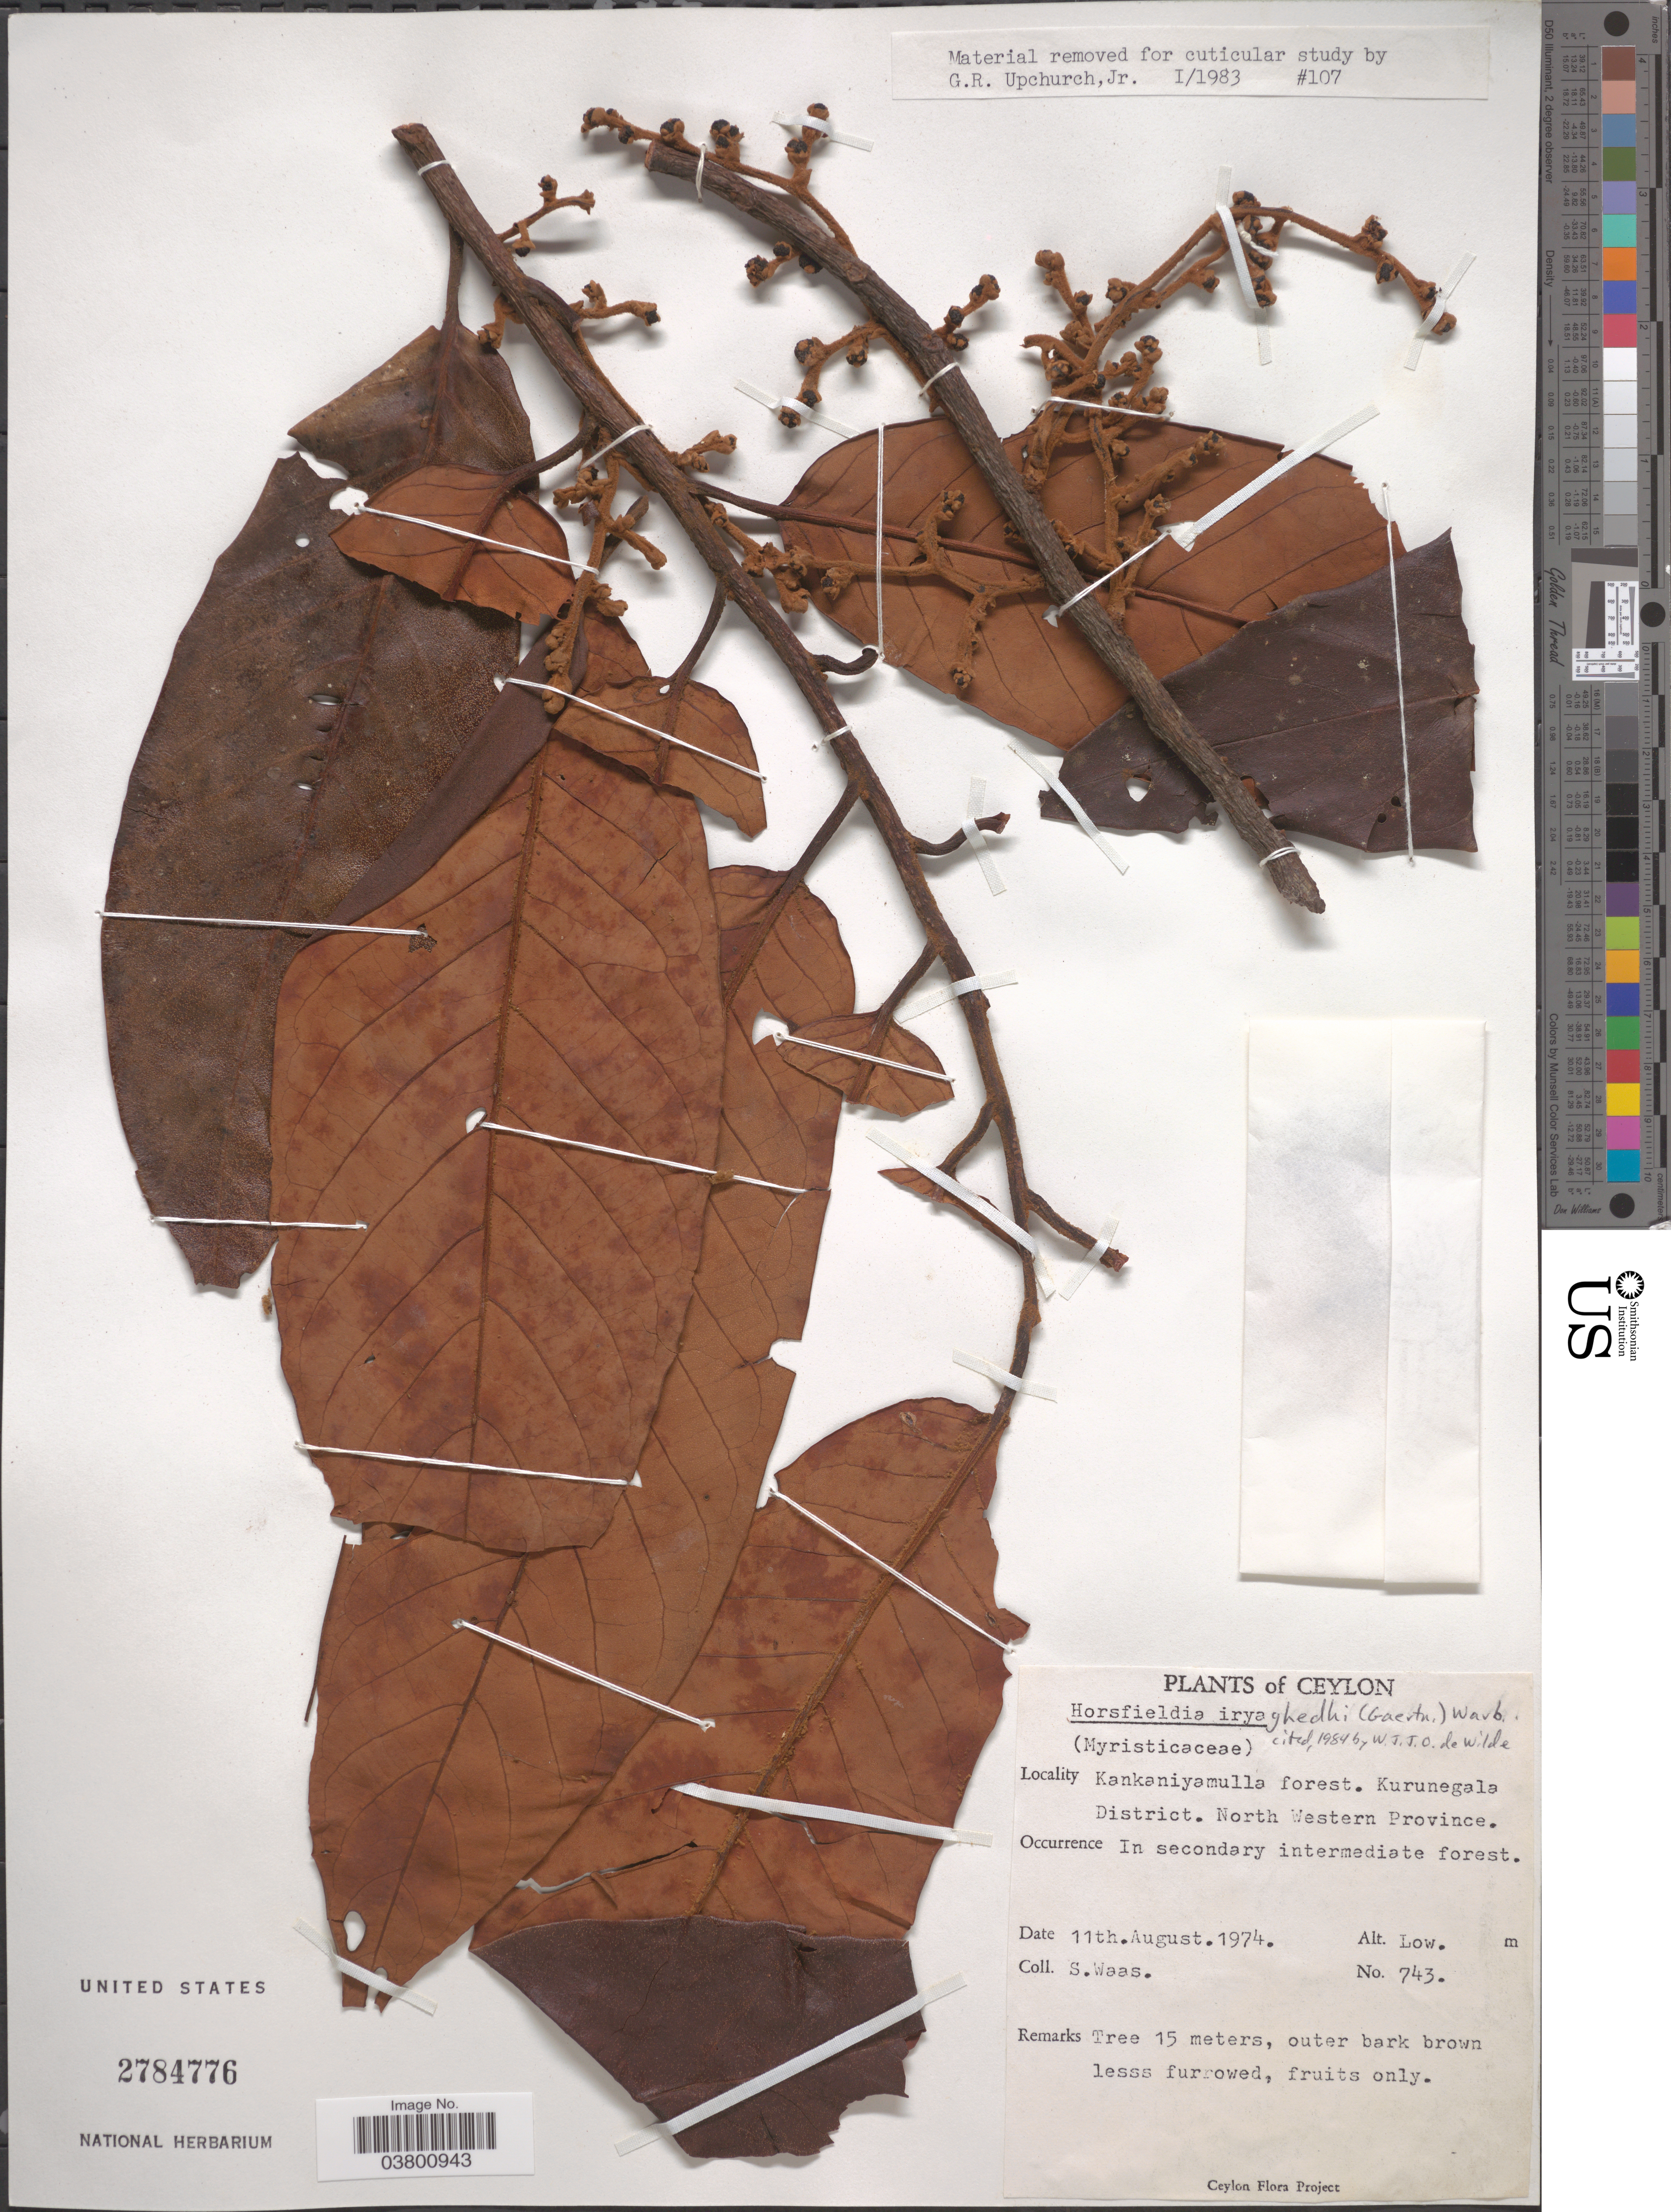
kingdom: Plantae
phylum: Tracheophyta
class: Magnoliopsida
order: Magnoliales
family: Myristicaceae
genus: Horsfieldia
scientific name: Horsfieldia iryaghedhi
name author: (Gaertn.) Warb.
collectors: S. Waas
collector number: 743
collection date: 1974-08-11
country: Sri Lanka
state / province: North Western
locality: Ceylon. Kankaniyamulla forest. Kurunegala District.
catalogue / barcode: US 2784776